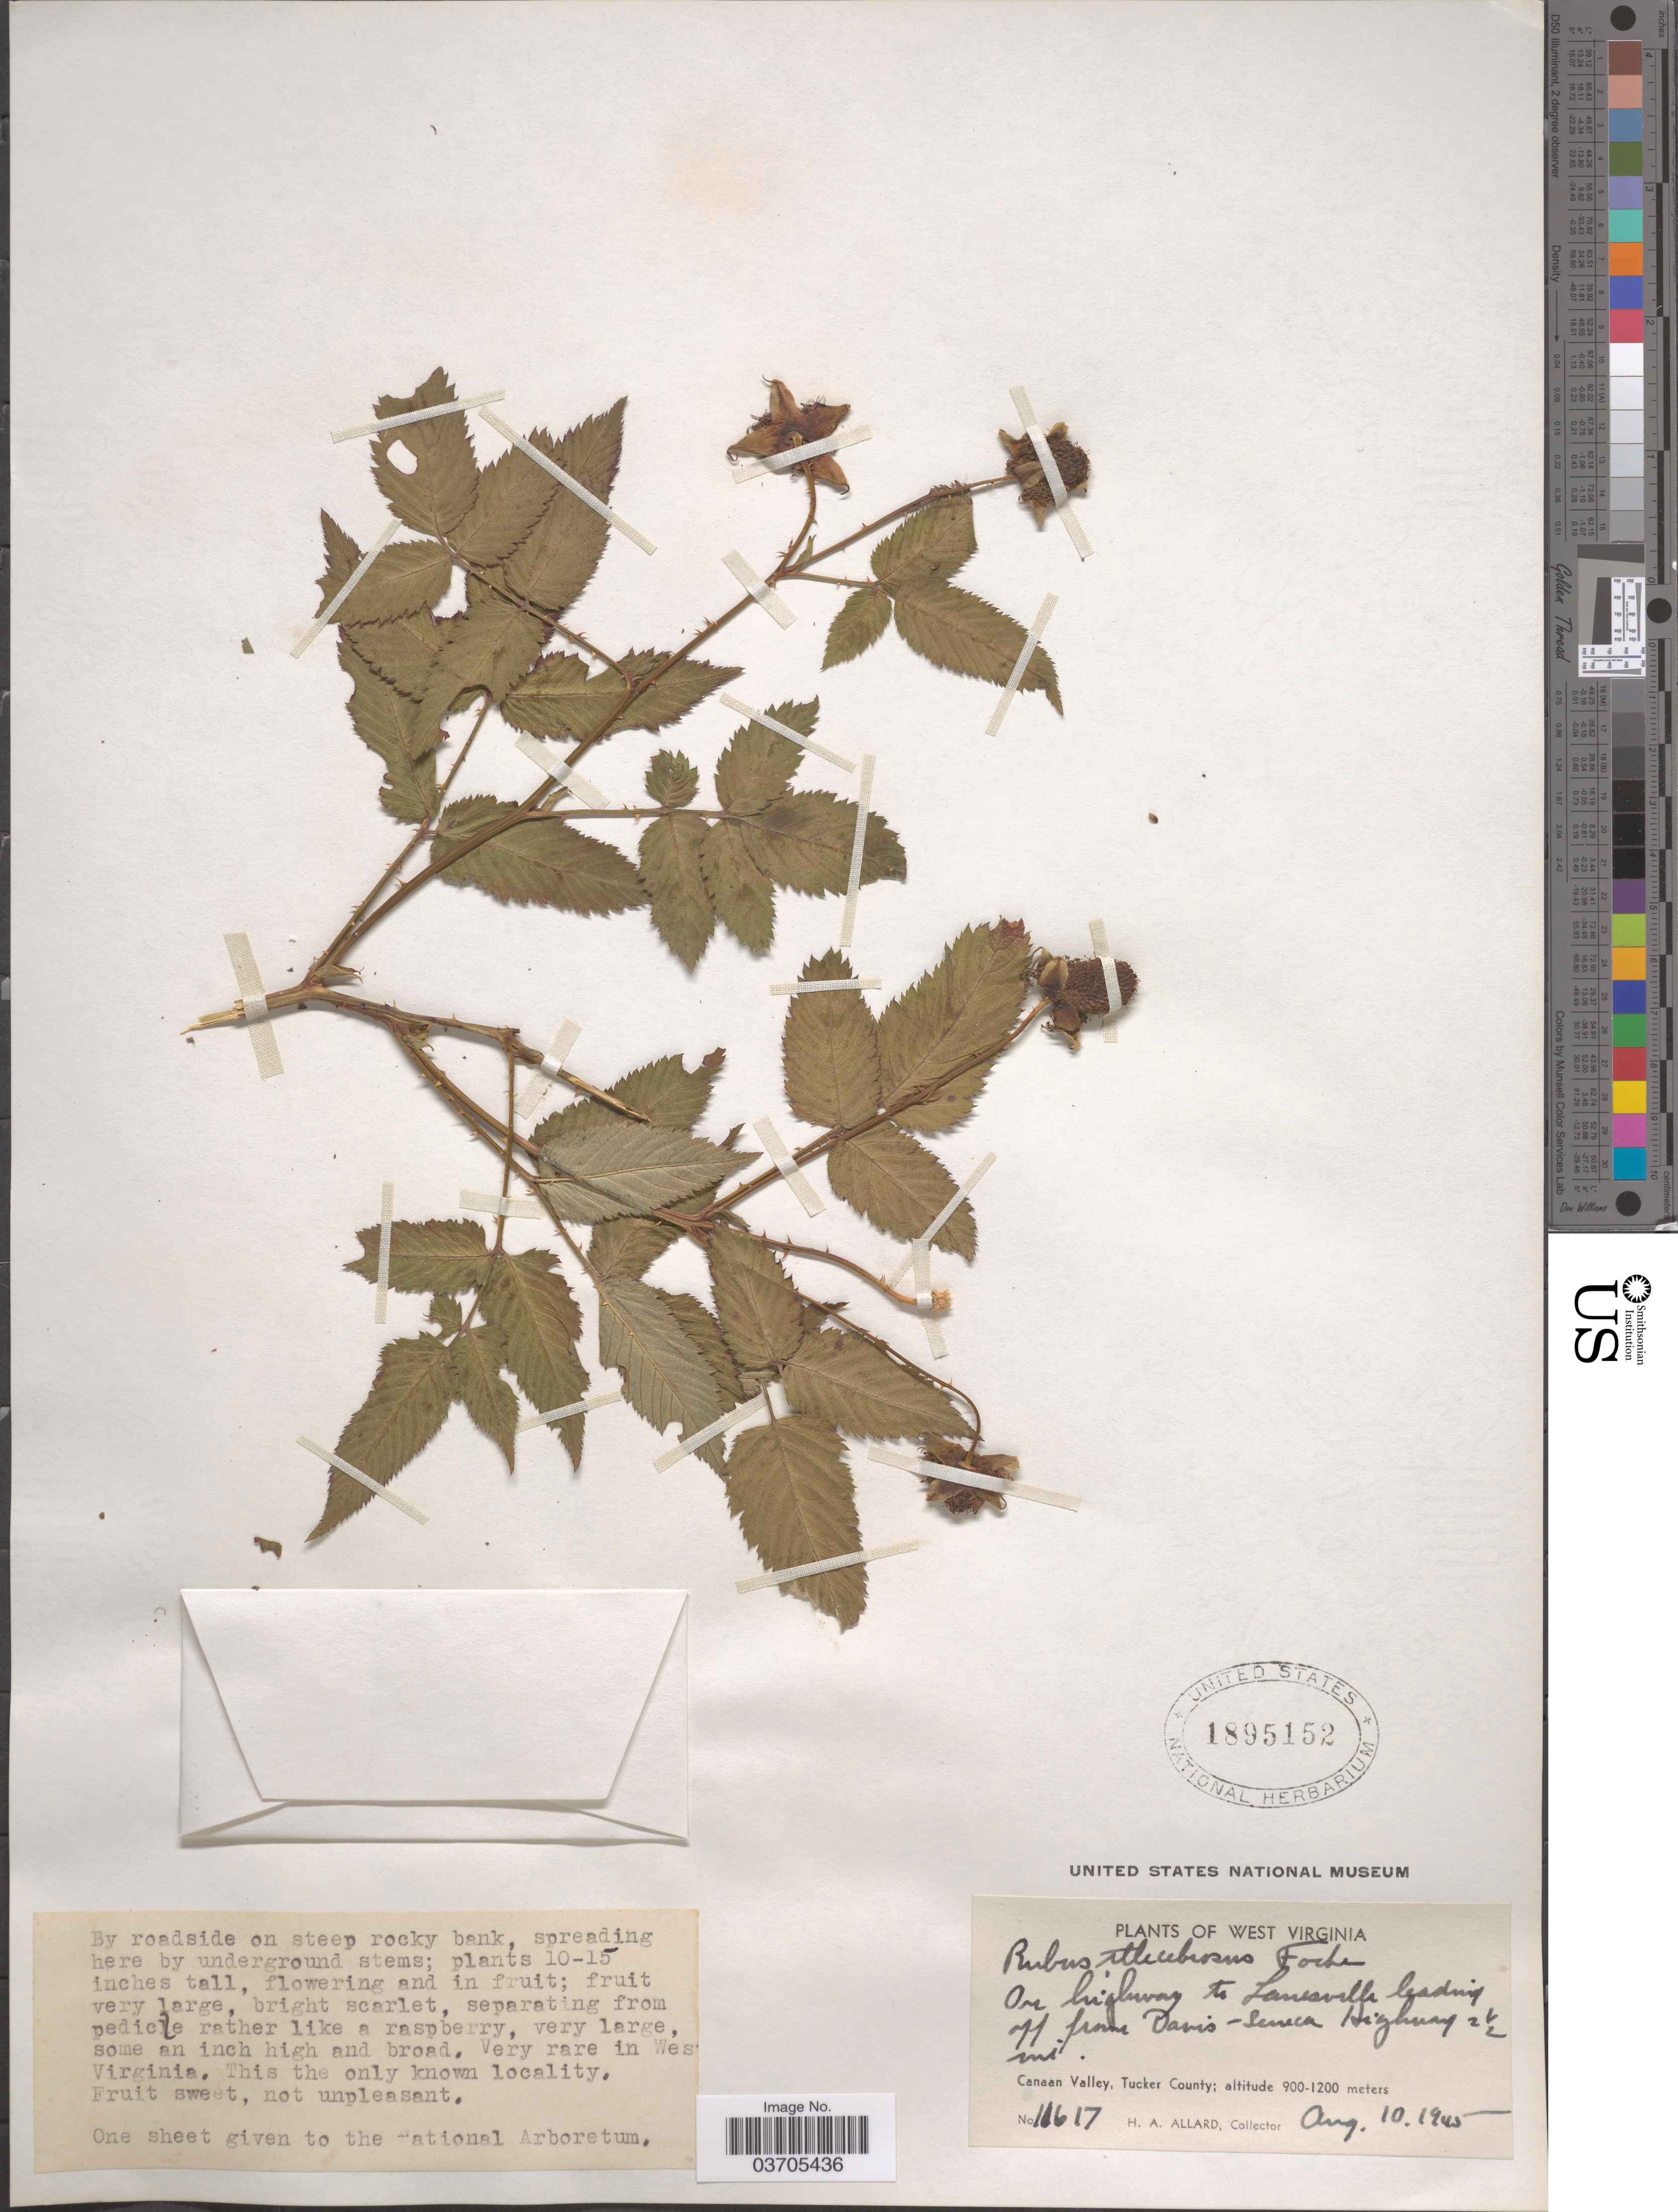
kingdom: Plantae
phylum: Tracheophyta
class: Magnoliopsida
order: Rosales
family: Rosaceae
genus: Rubus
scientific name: Rubus illecebrosus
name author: Focke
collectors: H. A. Allard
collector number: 11617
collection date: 1945-08-10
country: United States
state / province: West Virginia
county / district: Tucker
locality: On highway to Lanesville leading off from Davis-Seneca Highway 2½ mi. Canaan Valley, Tucker County.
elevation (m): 900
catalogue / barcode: US 1895152